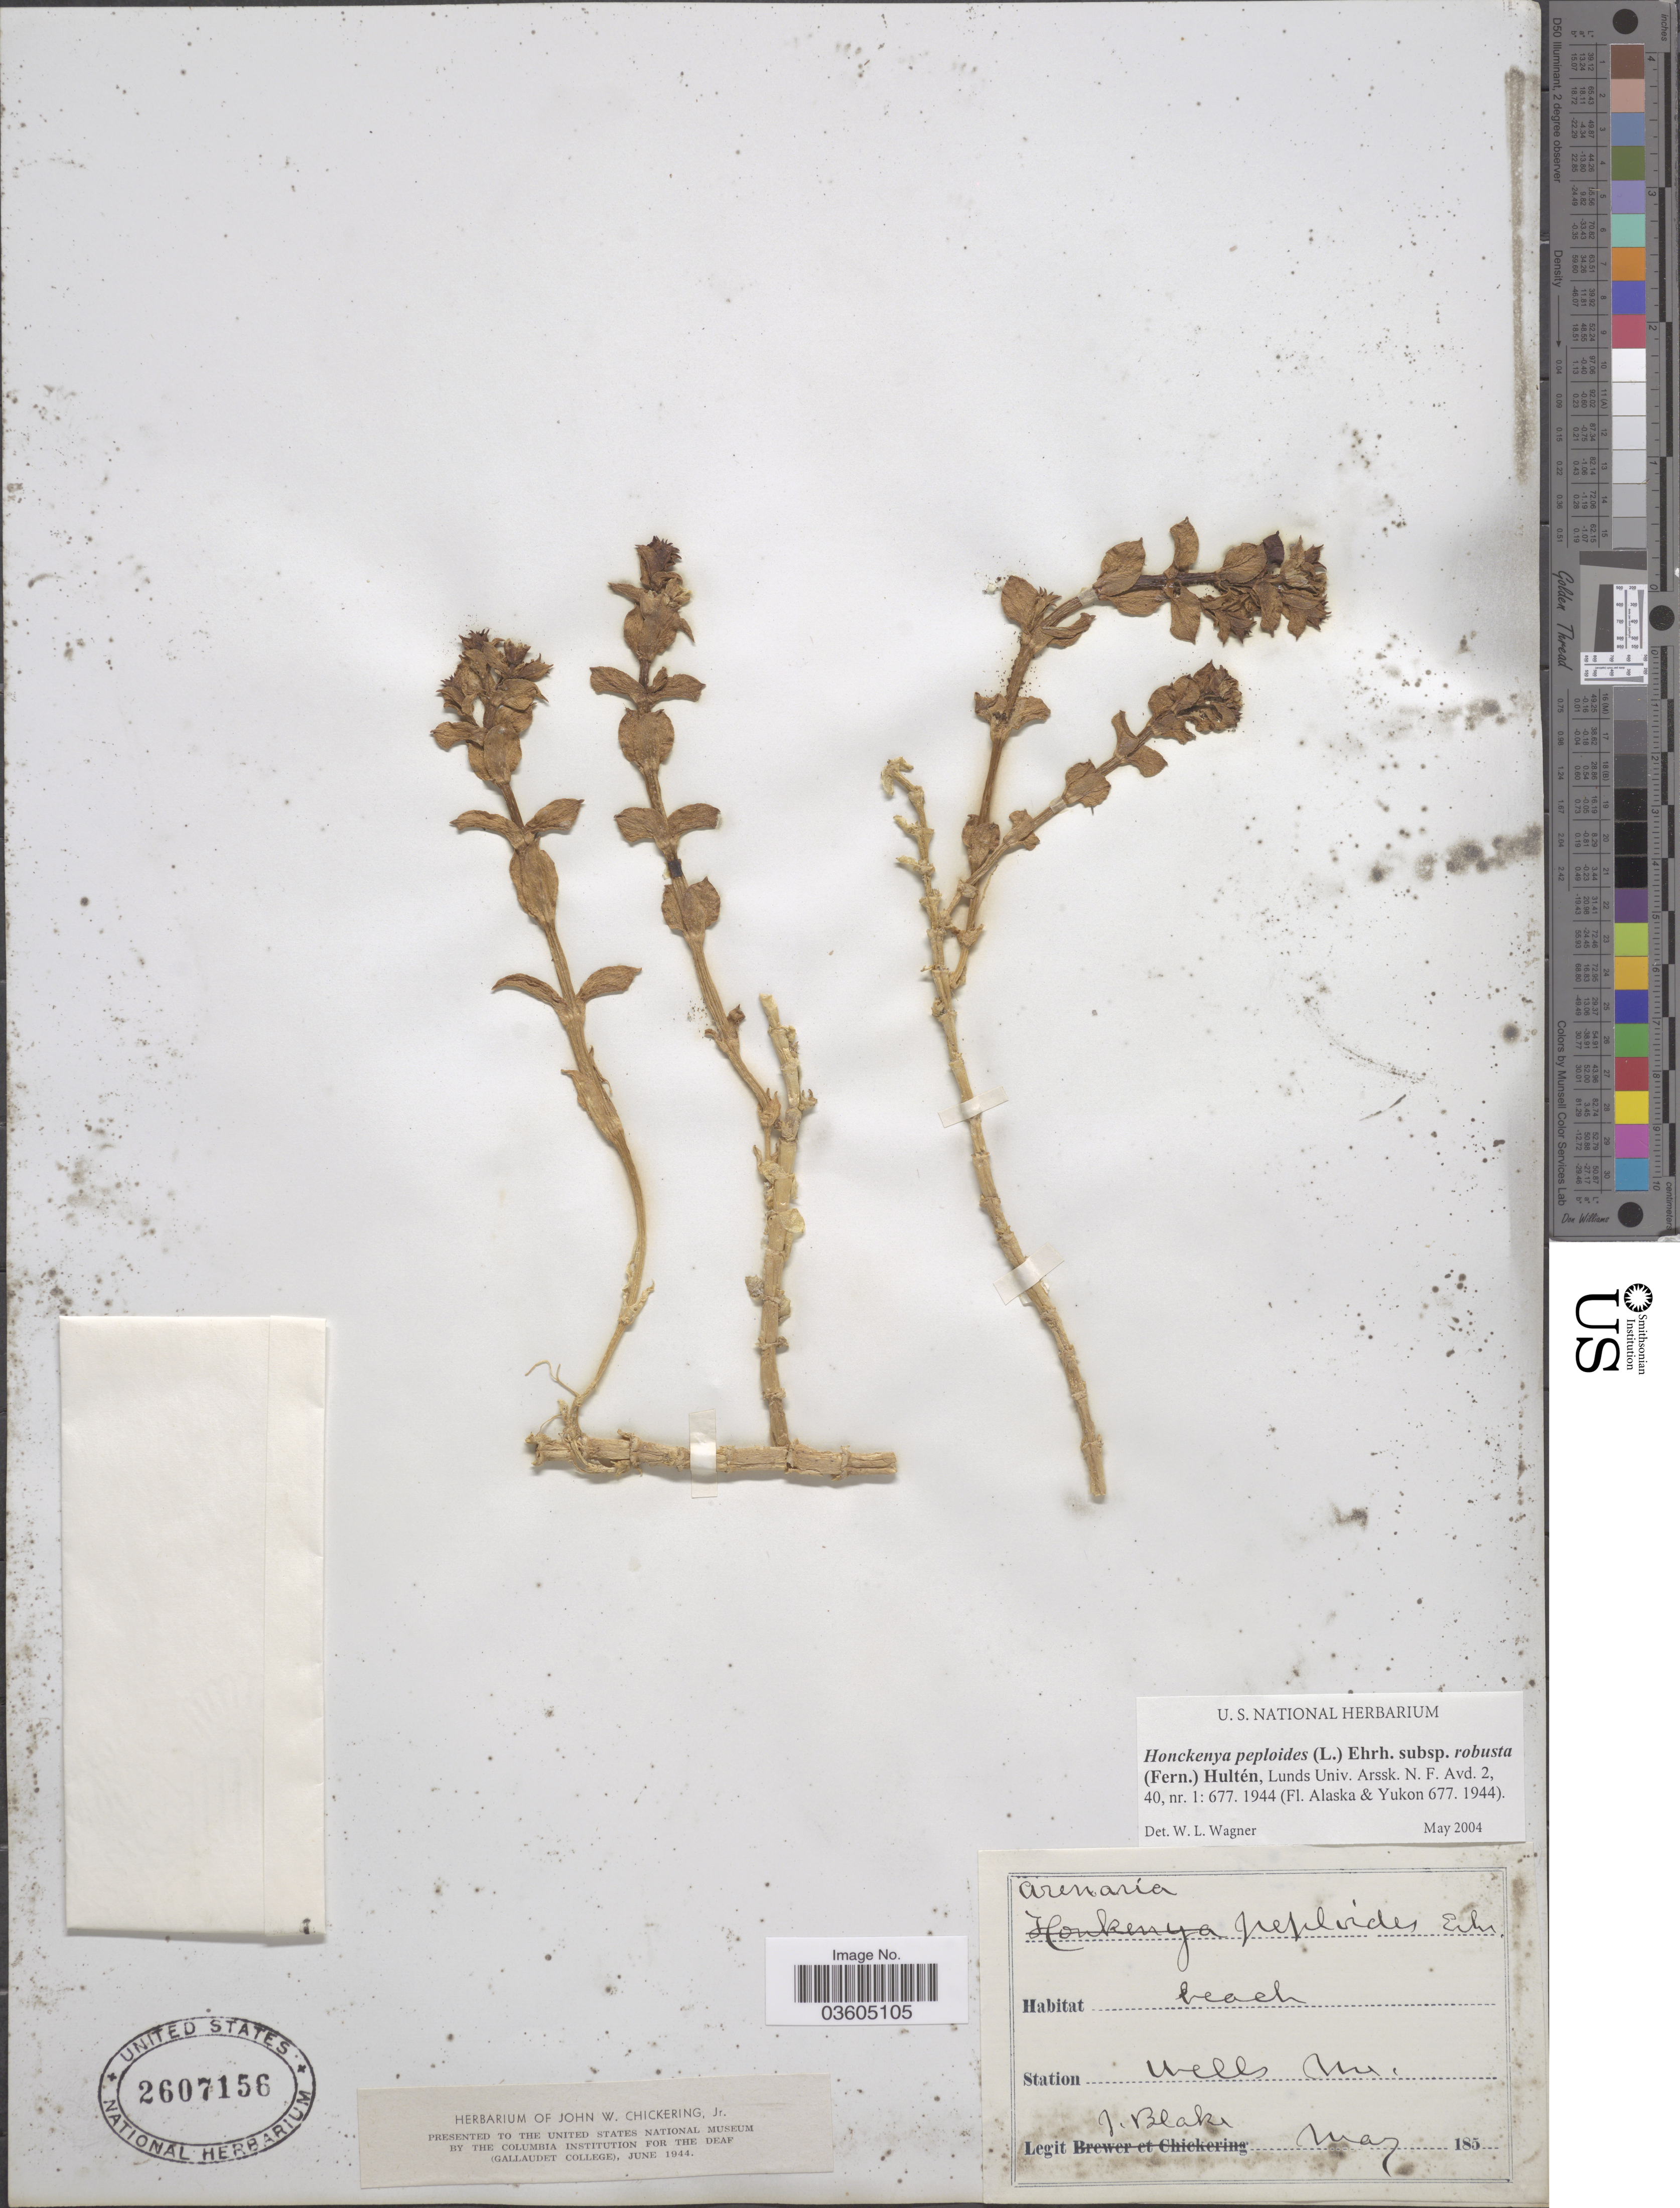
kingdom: Plantae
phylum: Tracheophyta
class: Magnoliopsida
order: Caryophyllales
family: Caryophyllaceae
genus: Honckenya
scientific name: Honckenya peploides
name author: (L.) Ehrh.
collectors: J. Blake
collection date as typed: May 185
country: United States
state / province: Maine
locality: Wells.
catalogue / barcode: US 2607156